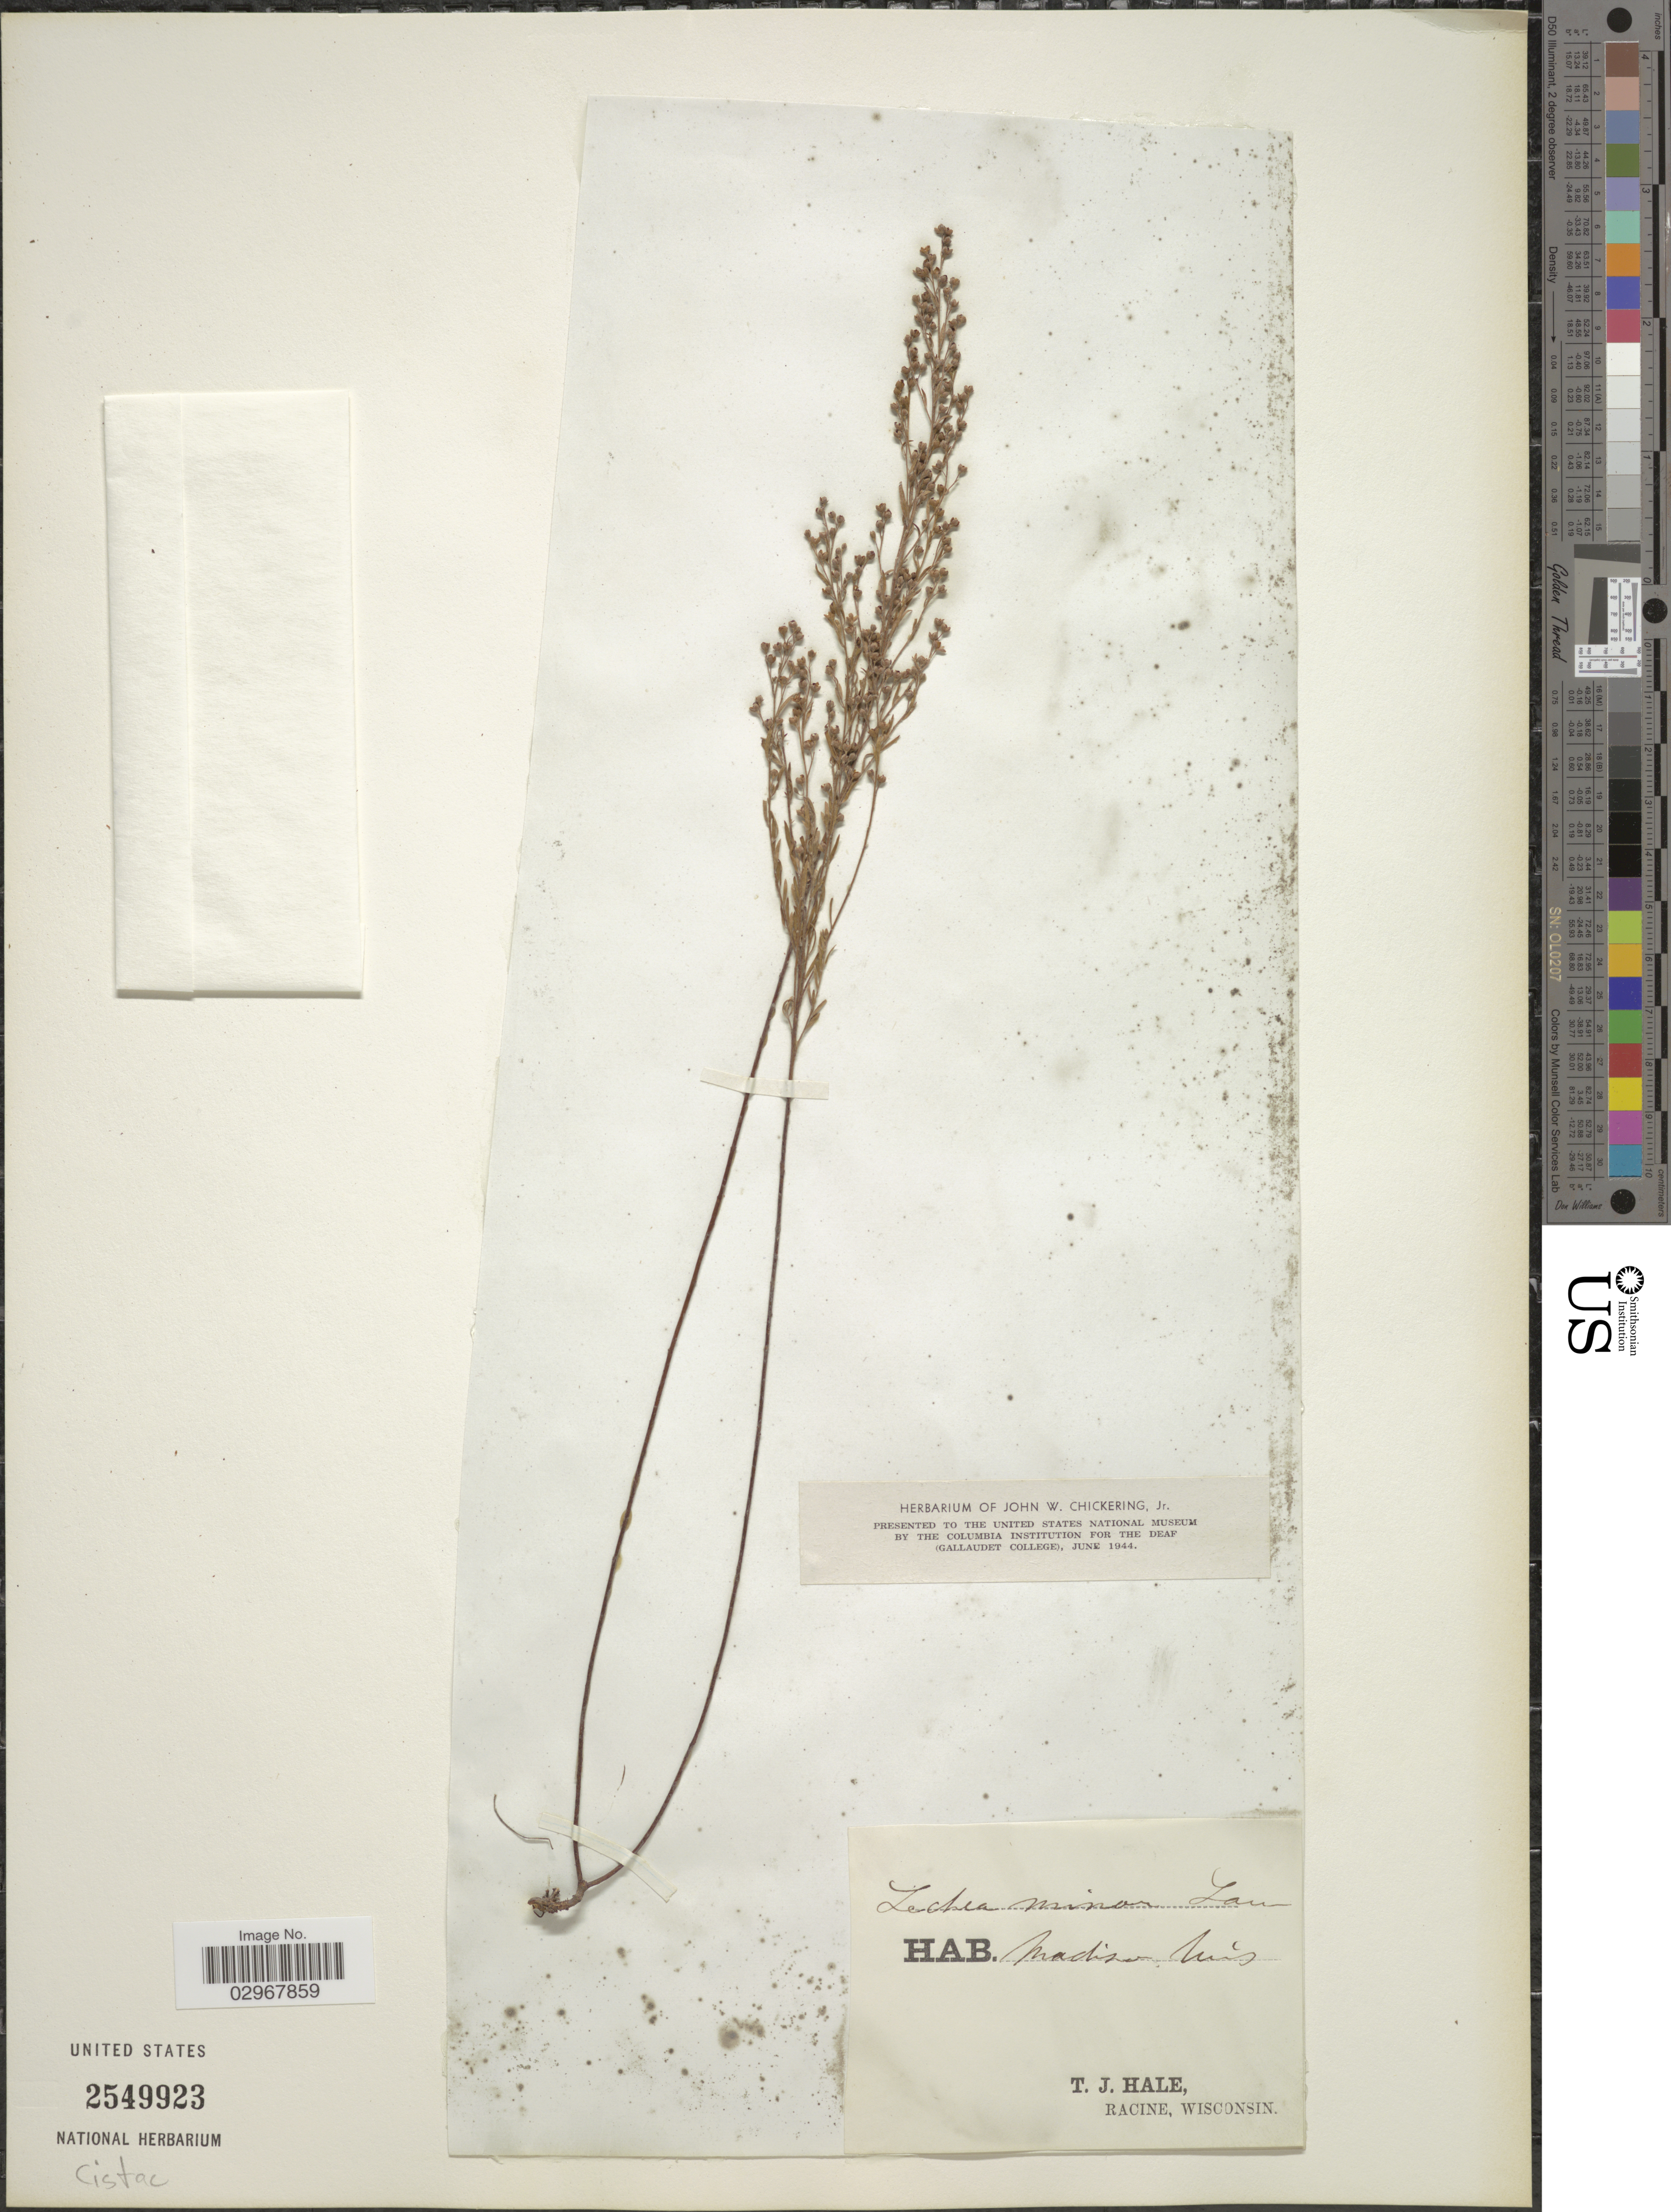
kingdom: Plantae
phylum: Tracheophyta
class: Magnoliopsida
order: Malvales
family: Cistaceae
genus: Lechea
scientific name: Lechea minor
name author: L.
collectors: T. Hale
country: United States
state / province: Wisconsin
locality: Racine.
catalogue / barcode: US 2549923